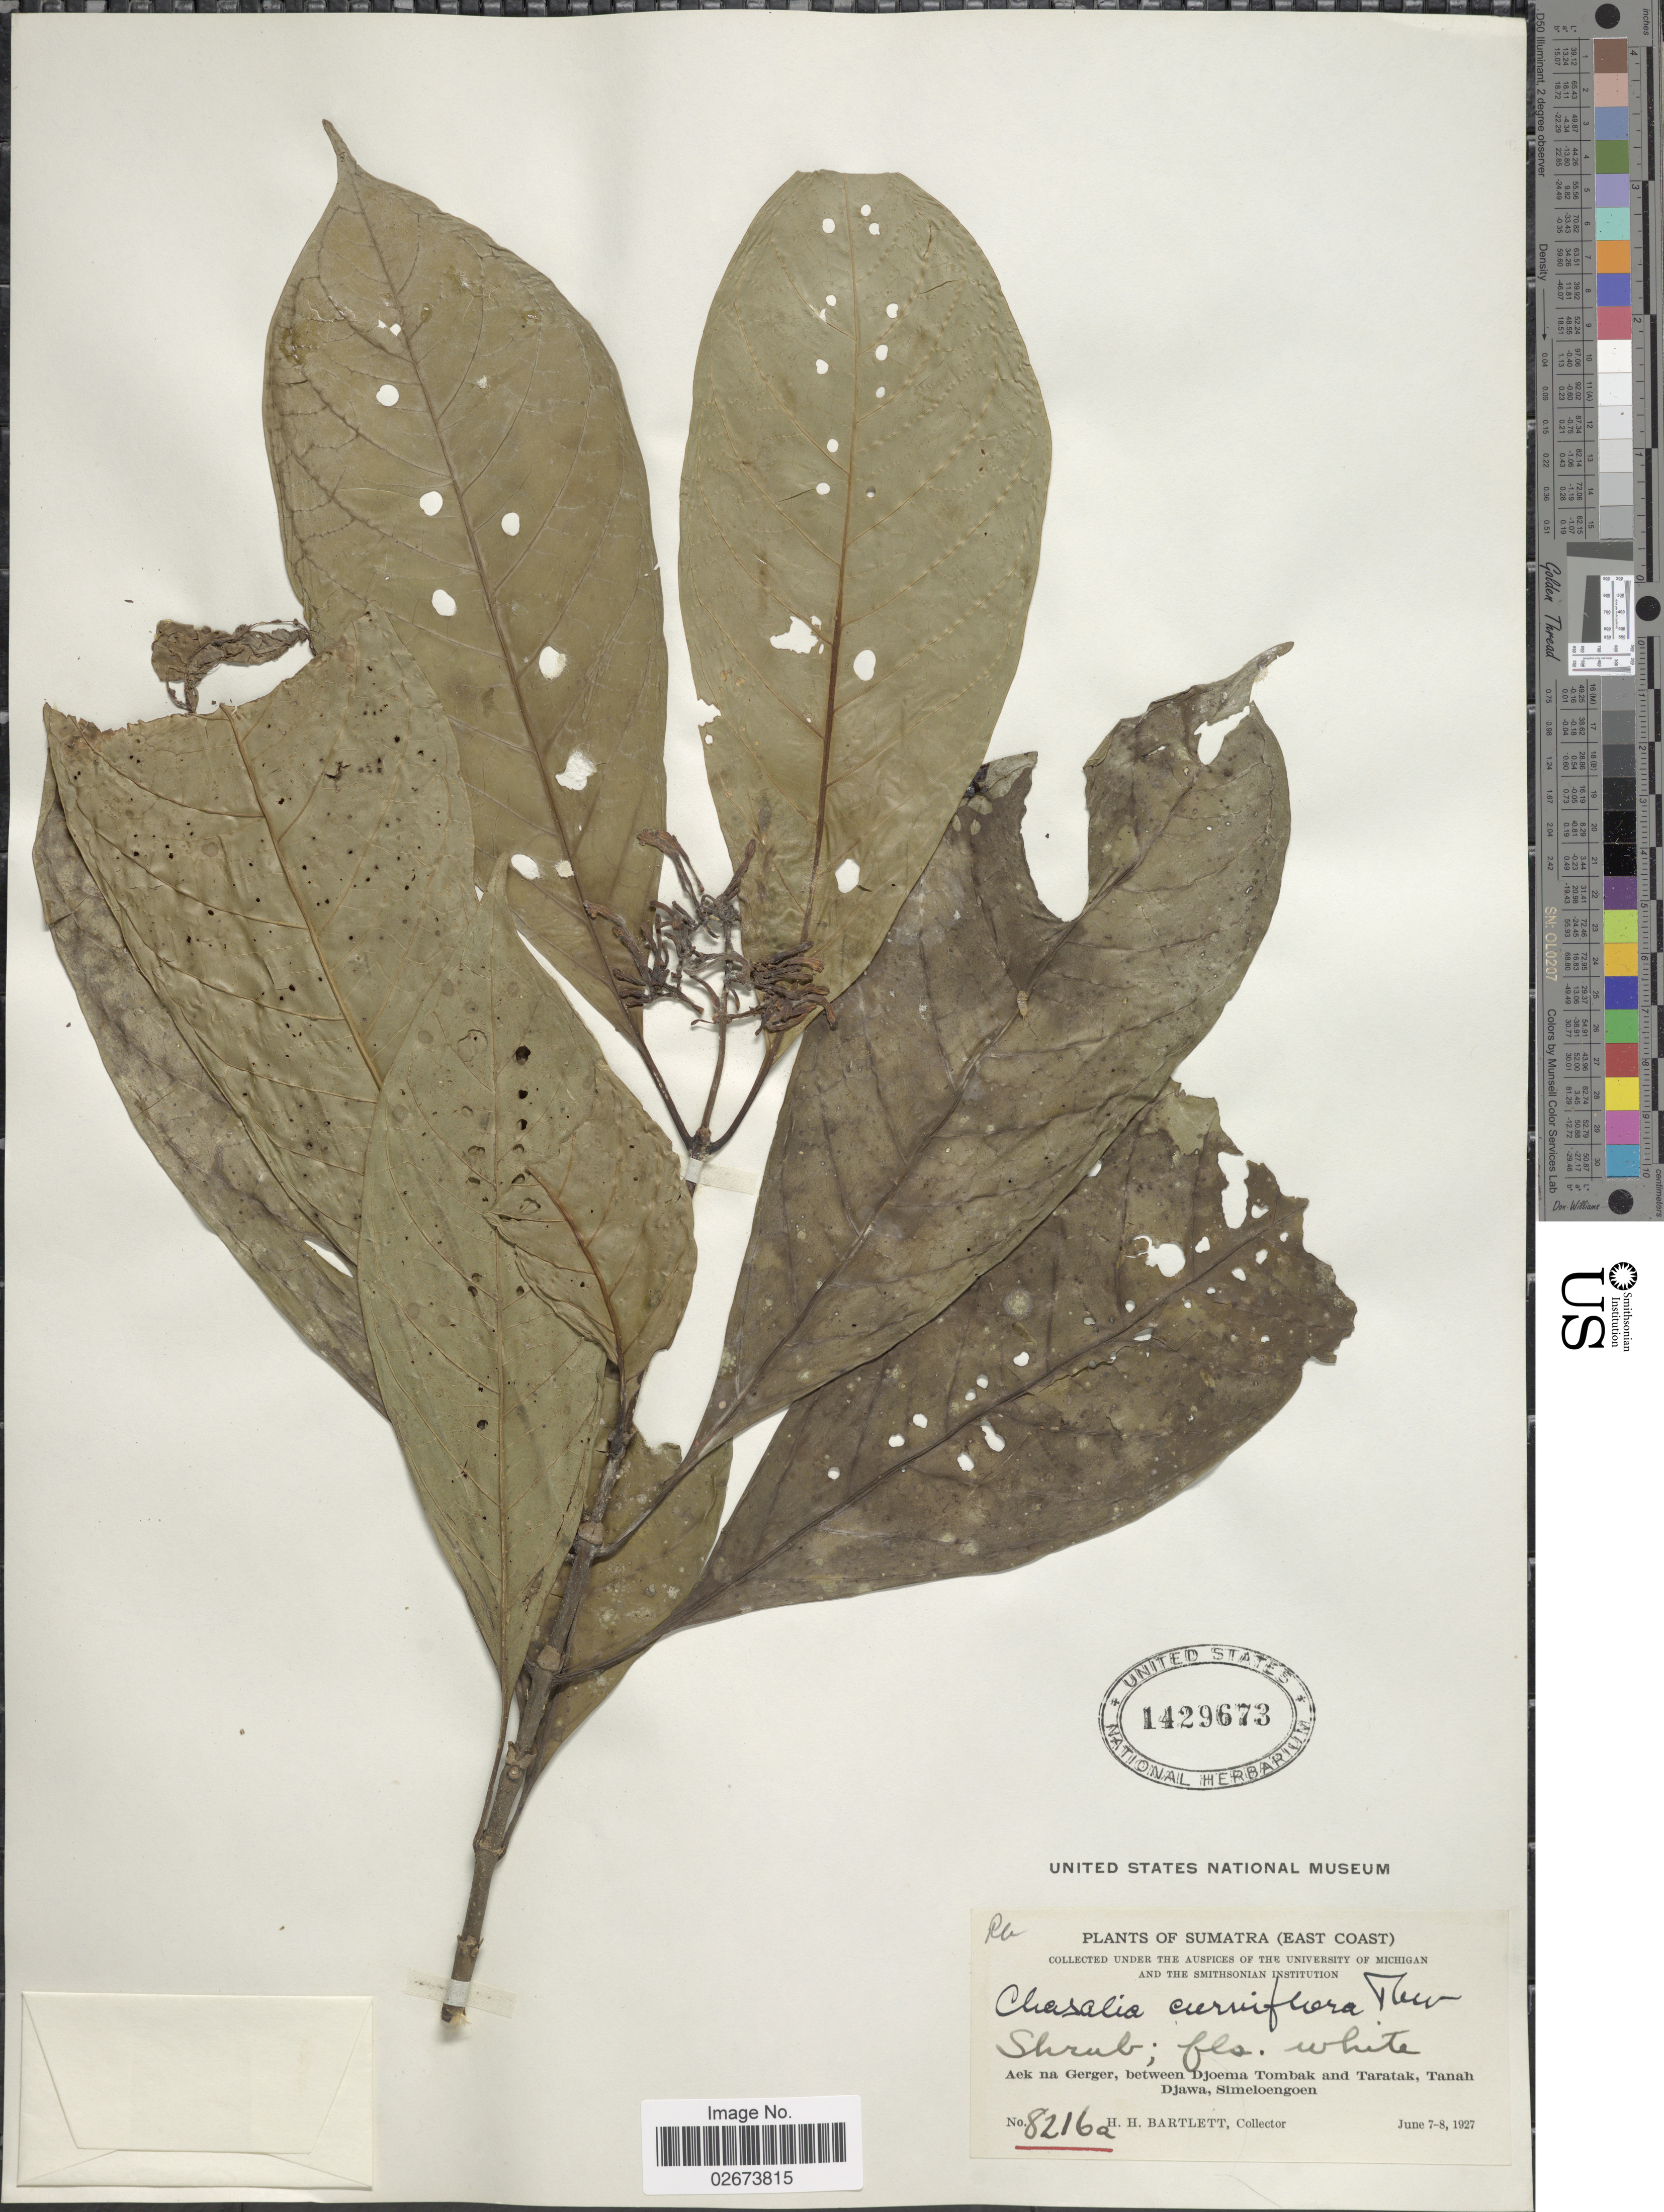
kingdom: Plantae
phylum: Tracheophyta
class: Magnoliopsida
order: Gentianales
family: Rubiaceae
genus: Chassalia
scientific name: Chassalia curviflora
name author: (Wall.) Thwaites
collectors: H. H. Bartlett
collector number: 8216a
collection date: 1927-06-07/1927-06-08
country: Indonesia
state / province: Sumatra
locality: (East Coast), Aek na Gerger, between Djoema Tombak and Taratak, Tanah Djawa, Simeloengoen.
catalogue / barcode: US 1429673